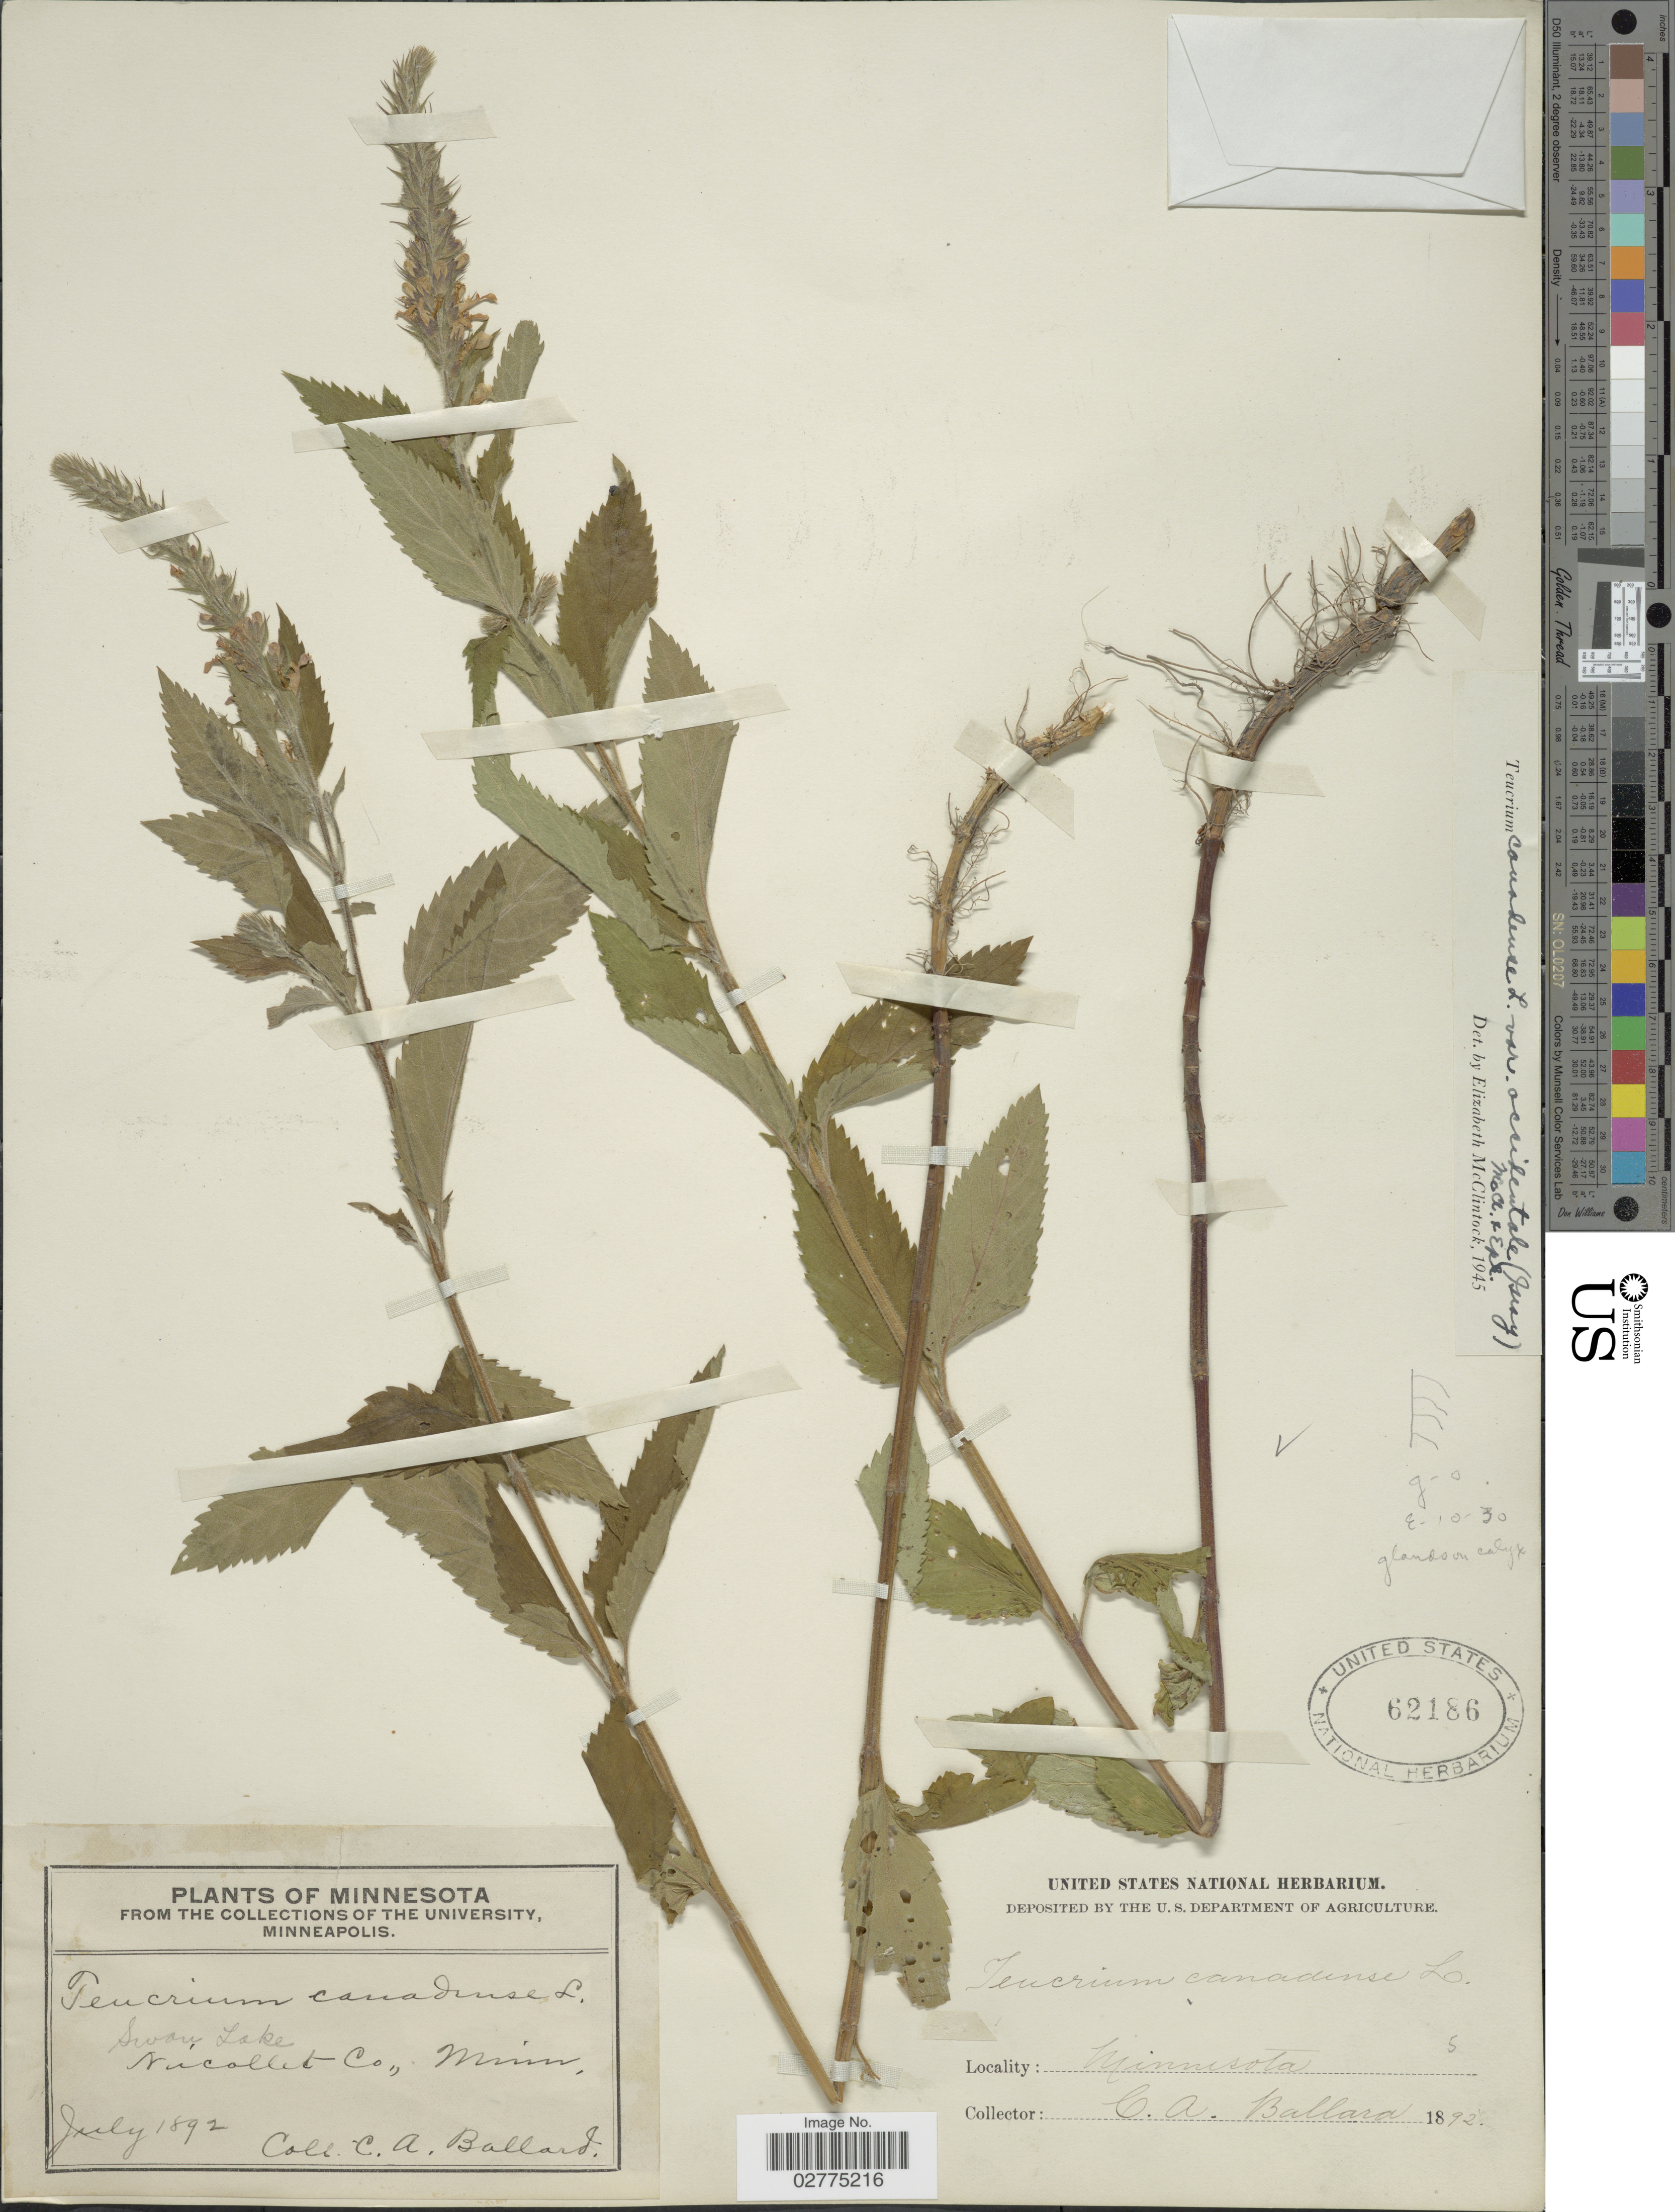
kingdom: Plantae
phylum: Tracheophyta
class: Magnoliopsida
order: Lamiales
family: Lamiaceae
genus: Teucrium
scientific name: Teucrium canadense var. occidentale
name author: (A. Gray) E. M. McClint. & Epling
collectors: C. A. Ballard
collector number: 5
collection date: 1892-07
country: United States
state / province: Minnesota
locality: Swan Lake, Nicollet Co., Minn.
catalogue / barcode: US 62186